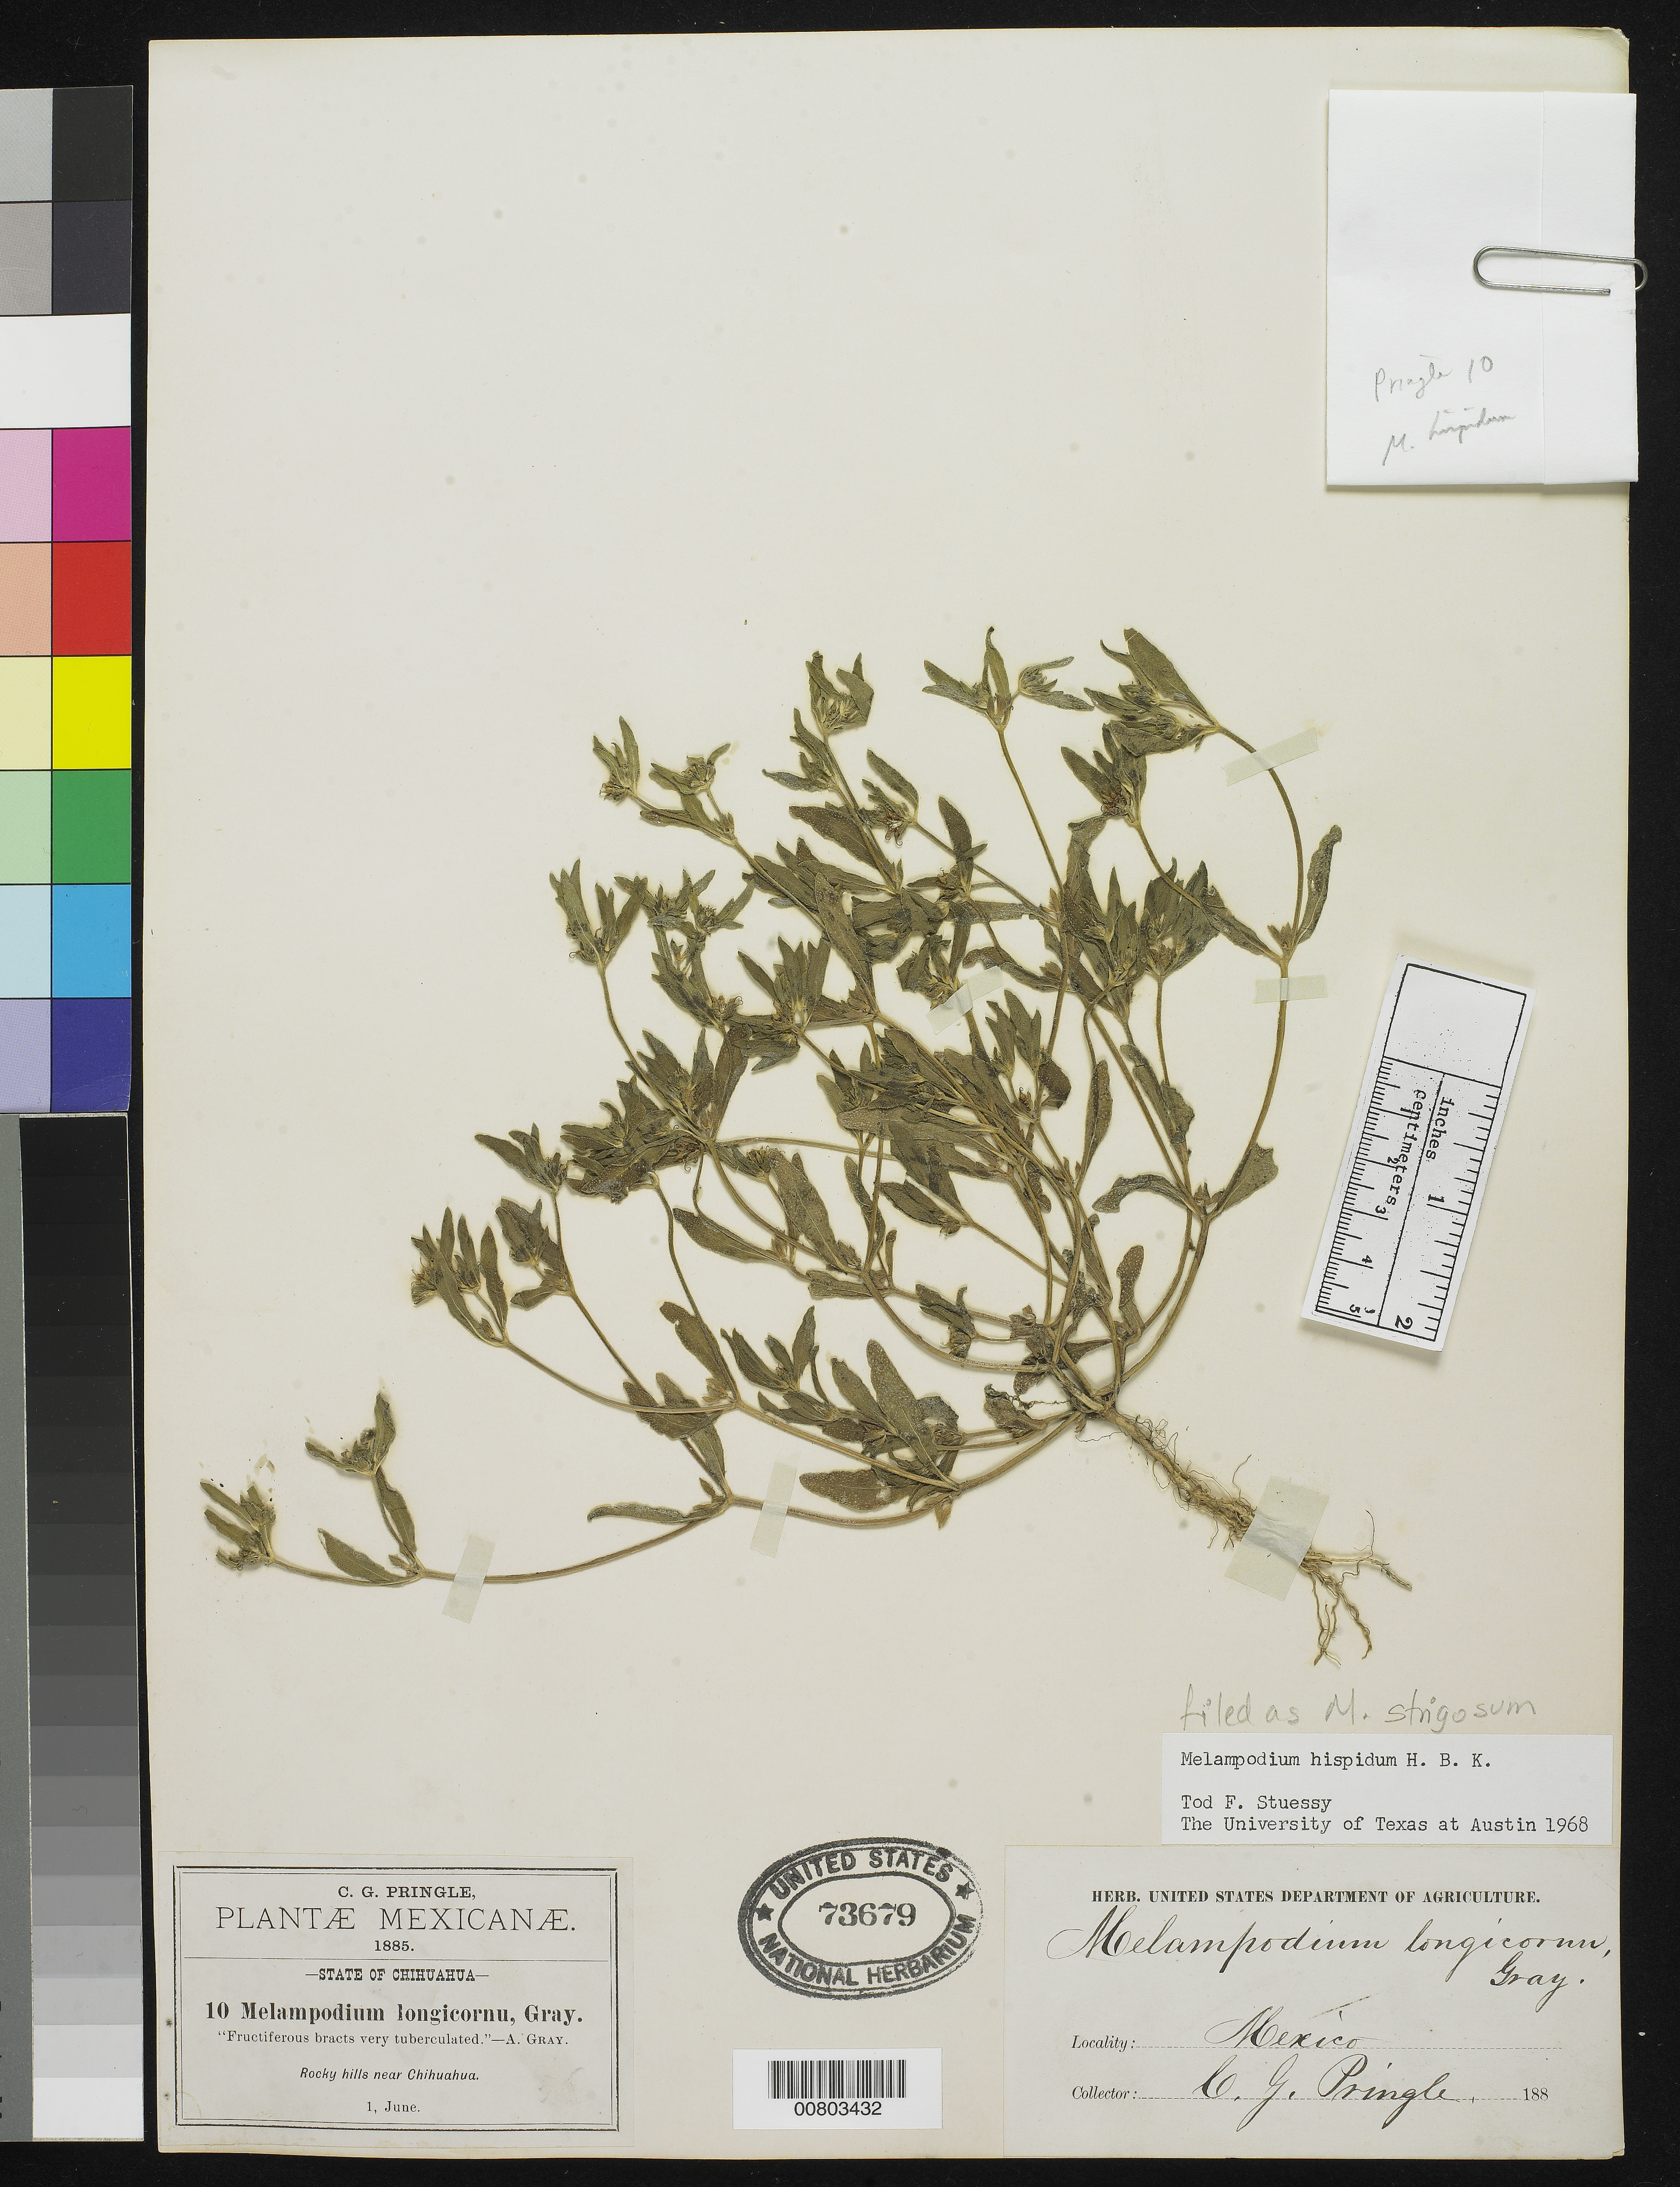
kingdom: Plantae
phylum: Tracheophyta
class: Magnoliopsida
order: Asterales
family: Asteraceae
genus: Melampodium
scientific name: Melampodium strigosum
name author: Stuessy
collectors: C. G. Pringle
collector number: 10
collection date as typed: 01 Jun 1885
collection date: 1885-06-01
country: Mexico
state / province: Chihuahua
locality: Rocky hills near Chihuahua.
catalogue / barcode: US 73679